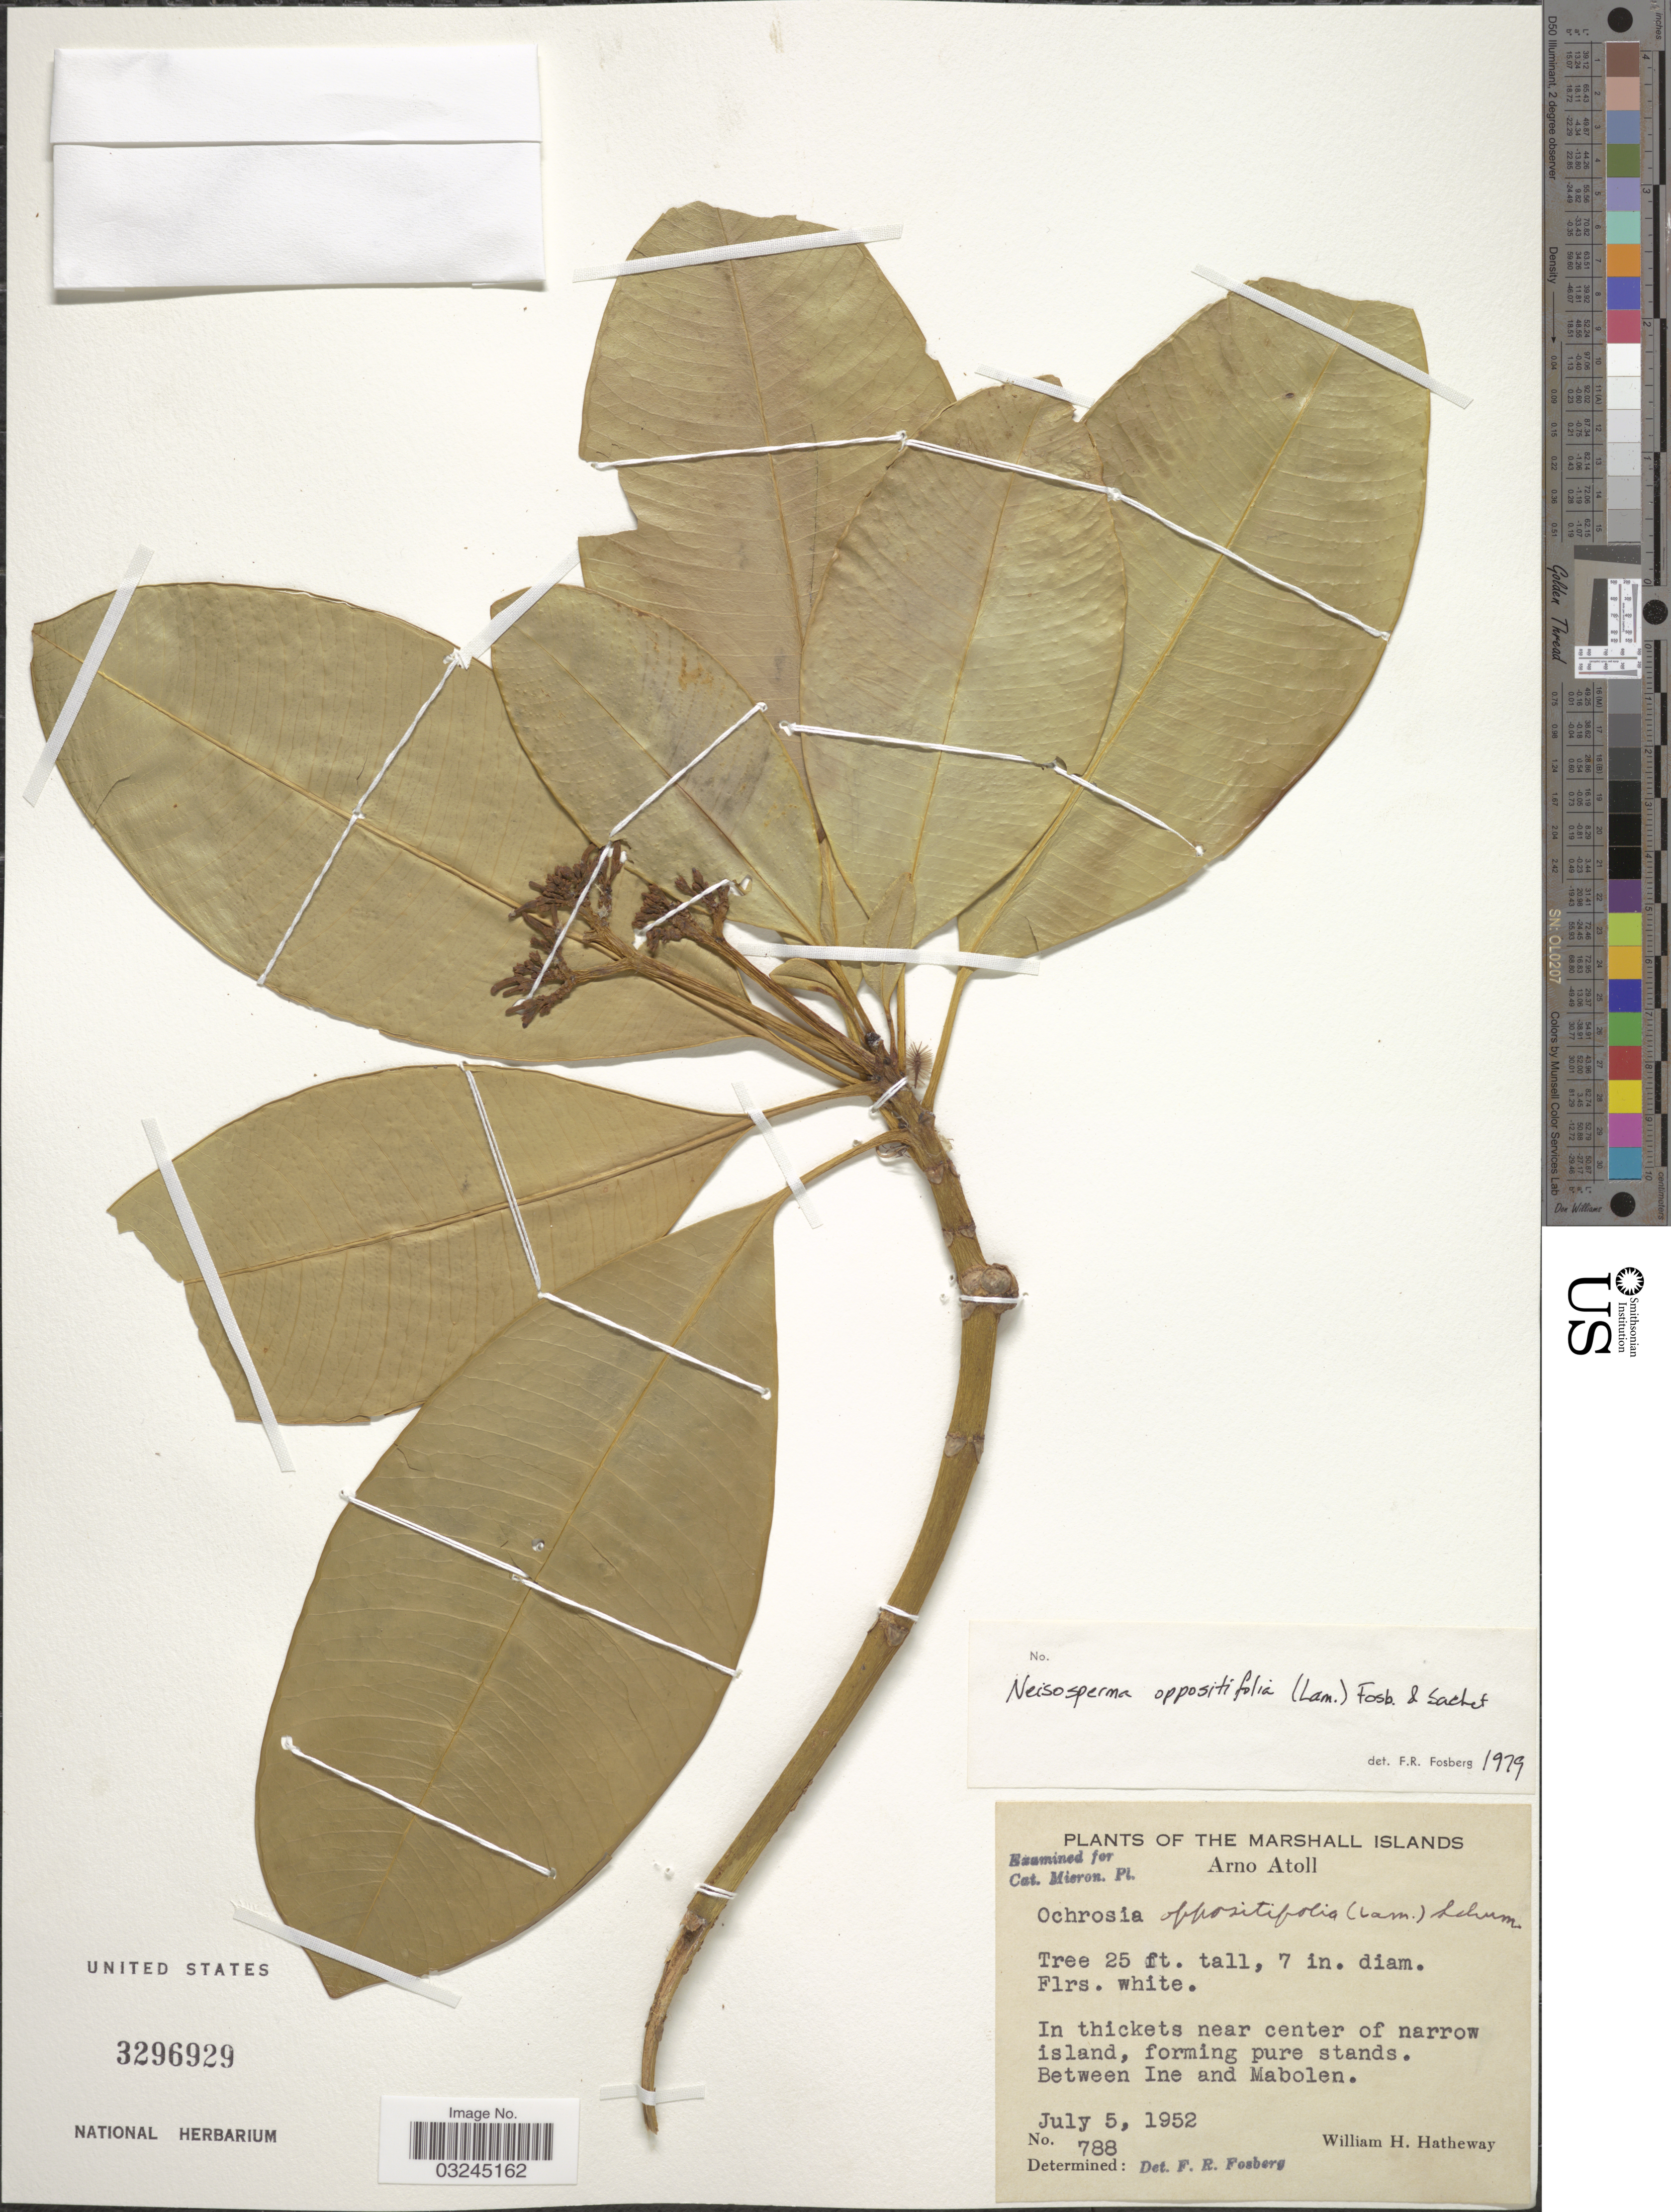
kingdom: Plantae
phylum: Tracheophyta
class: Magnoliopsida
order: Gentianales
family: Apocynaceae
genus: Ochrosia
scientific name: Ochrosia oppositifolia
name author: (Lam.) K. Schum.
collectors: W. H. Hatheway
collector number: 788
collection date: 1952-07-05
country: Marshall Islands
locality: Arno Atoll. Between Ine and Mabolen.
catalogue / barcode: US 3296929